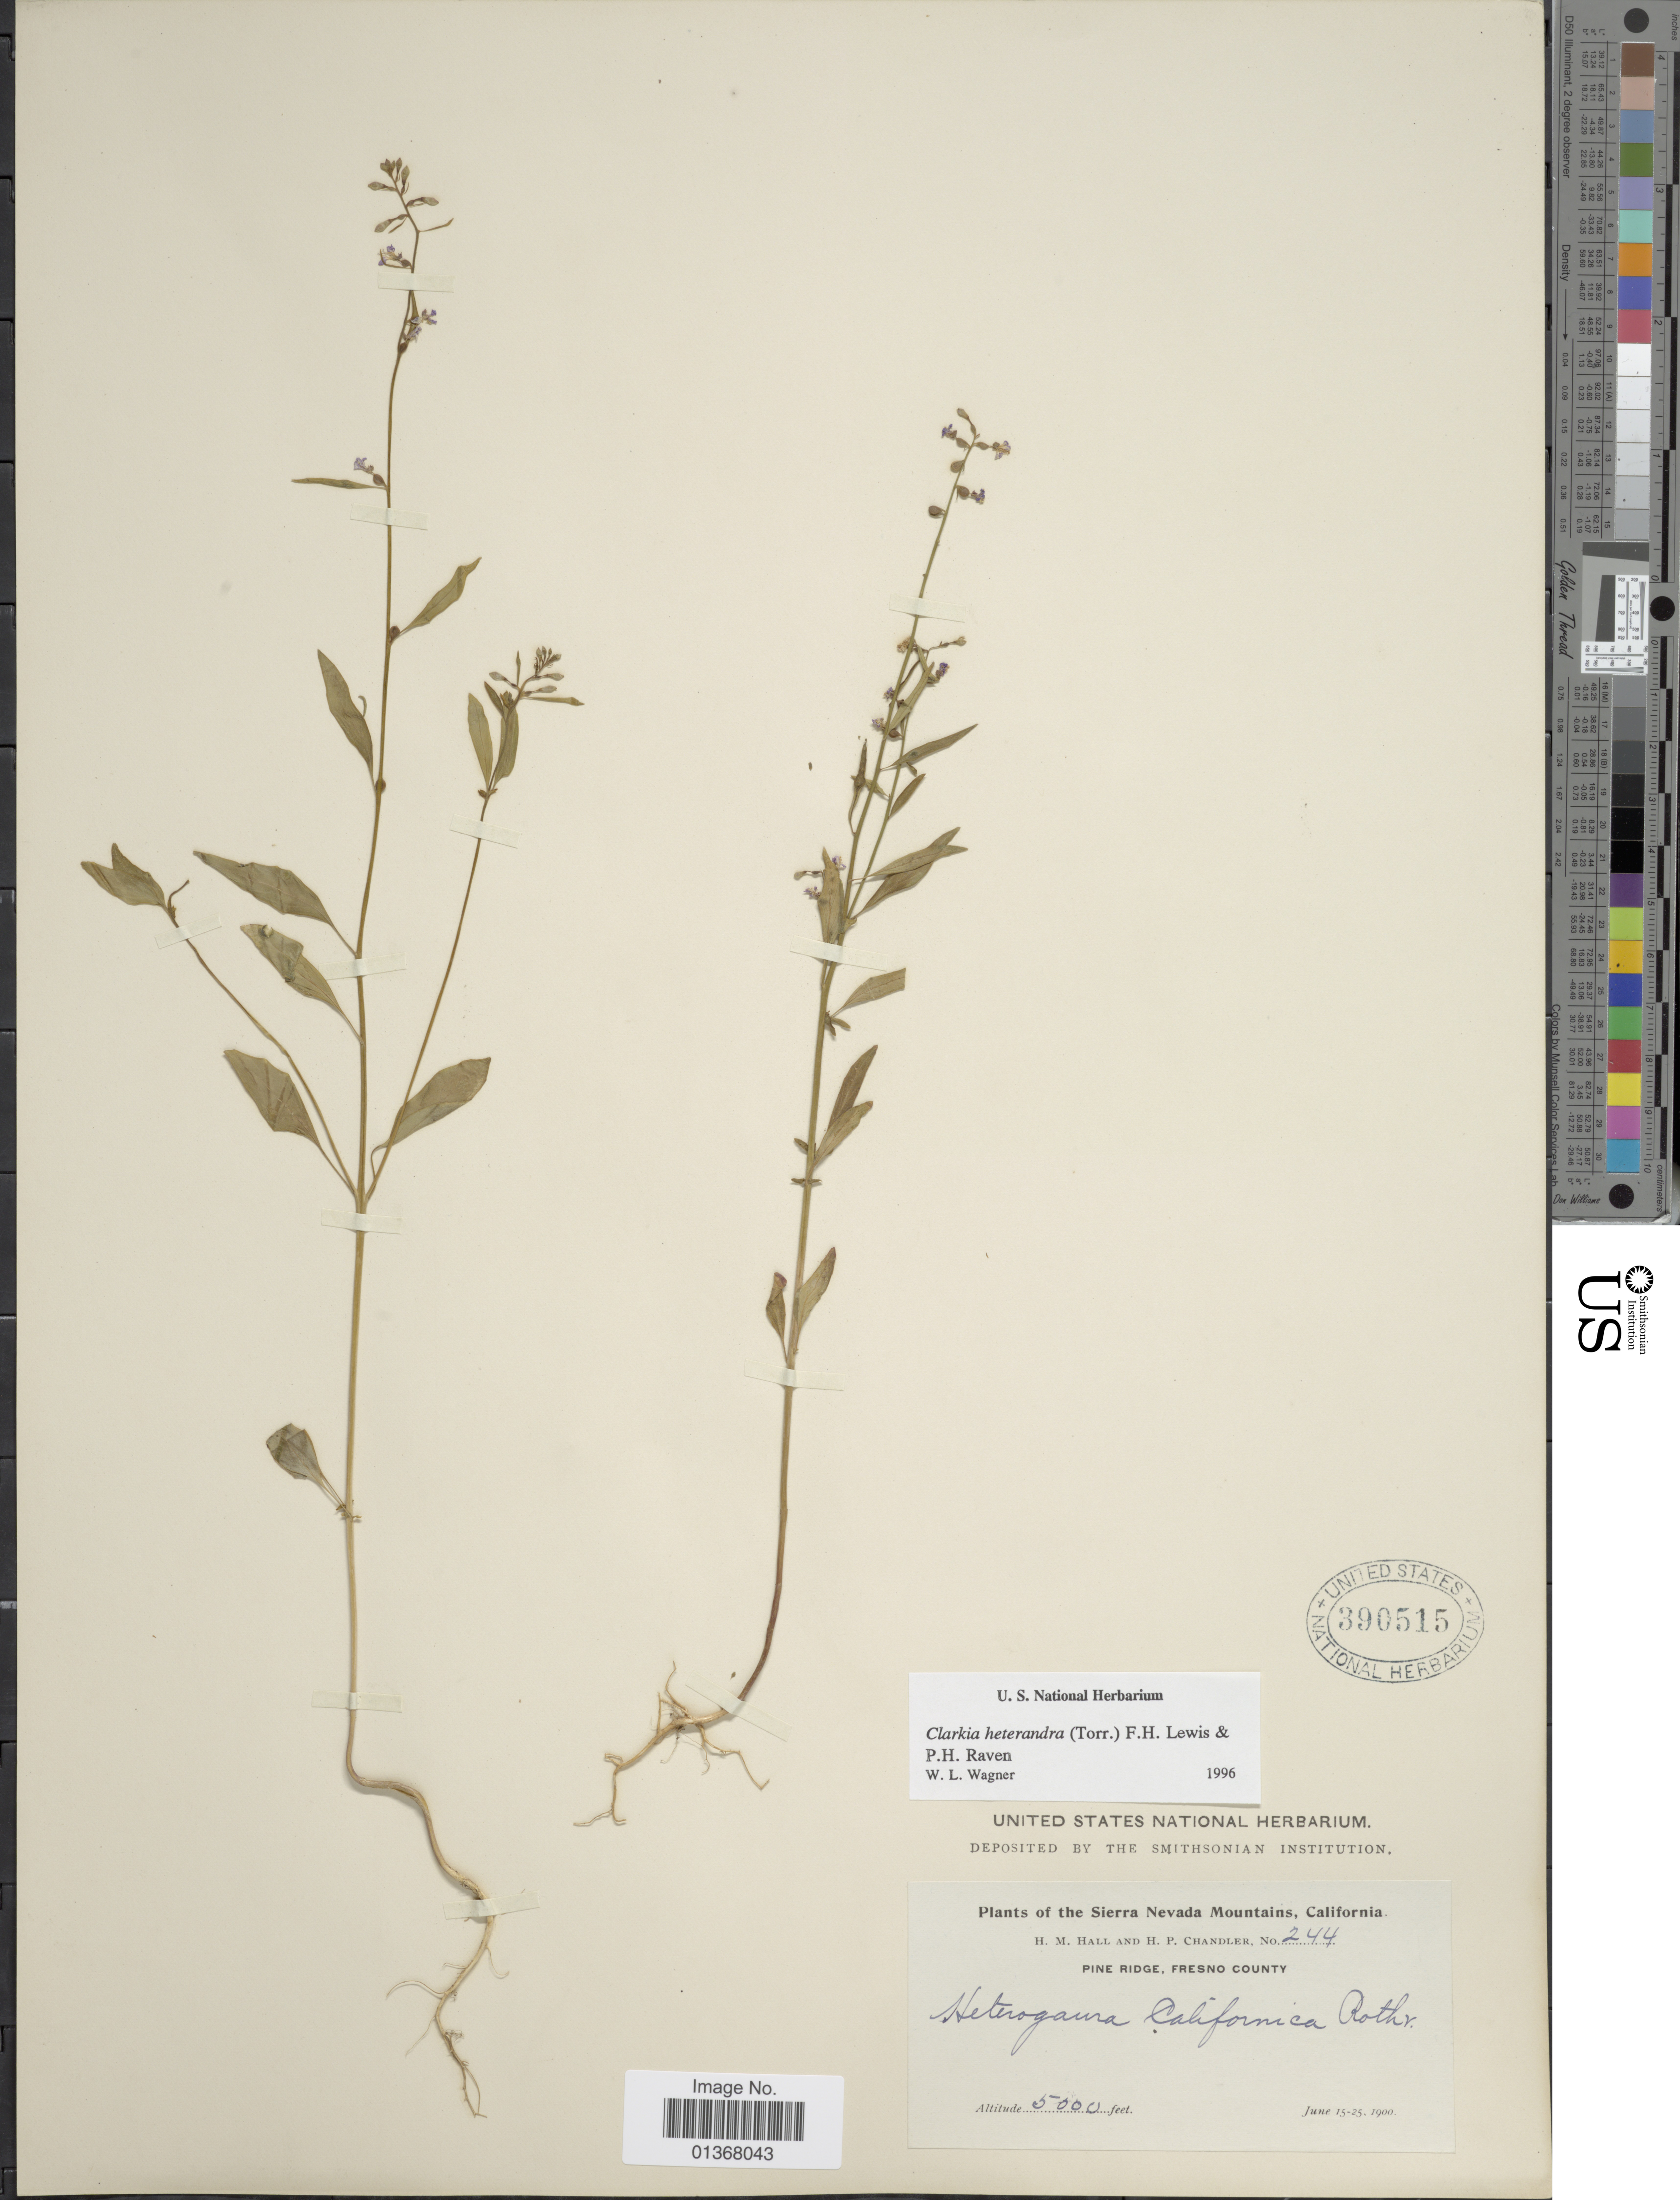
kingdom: Plantae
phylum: Tracheophyta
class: Magnoliopsida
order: Myrtales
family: Onagraceae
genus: Clarkia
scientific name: Clarkia heterandra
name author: (Torr.) F. H. Lewis & P.H. Raven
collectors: H. M. Hall & H. Chandler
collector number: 244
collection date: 1900-06-15/1900-06-25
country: United States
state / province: California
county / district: Fresno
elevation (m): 1524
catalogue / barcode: US 390515